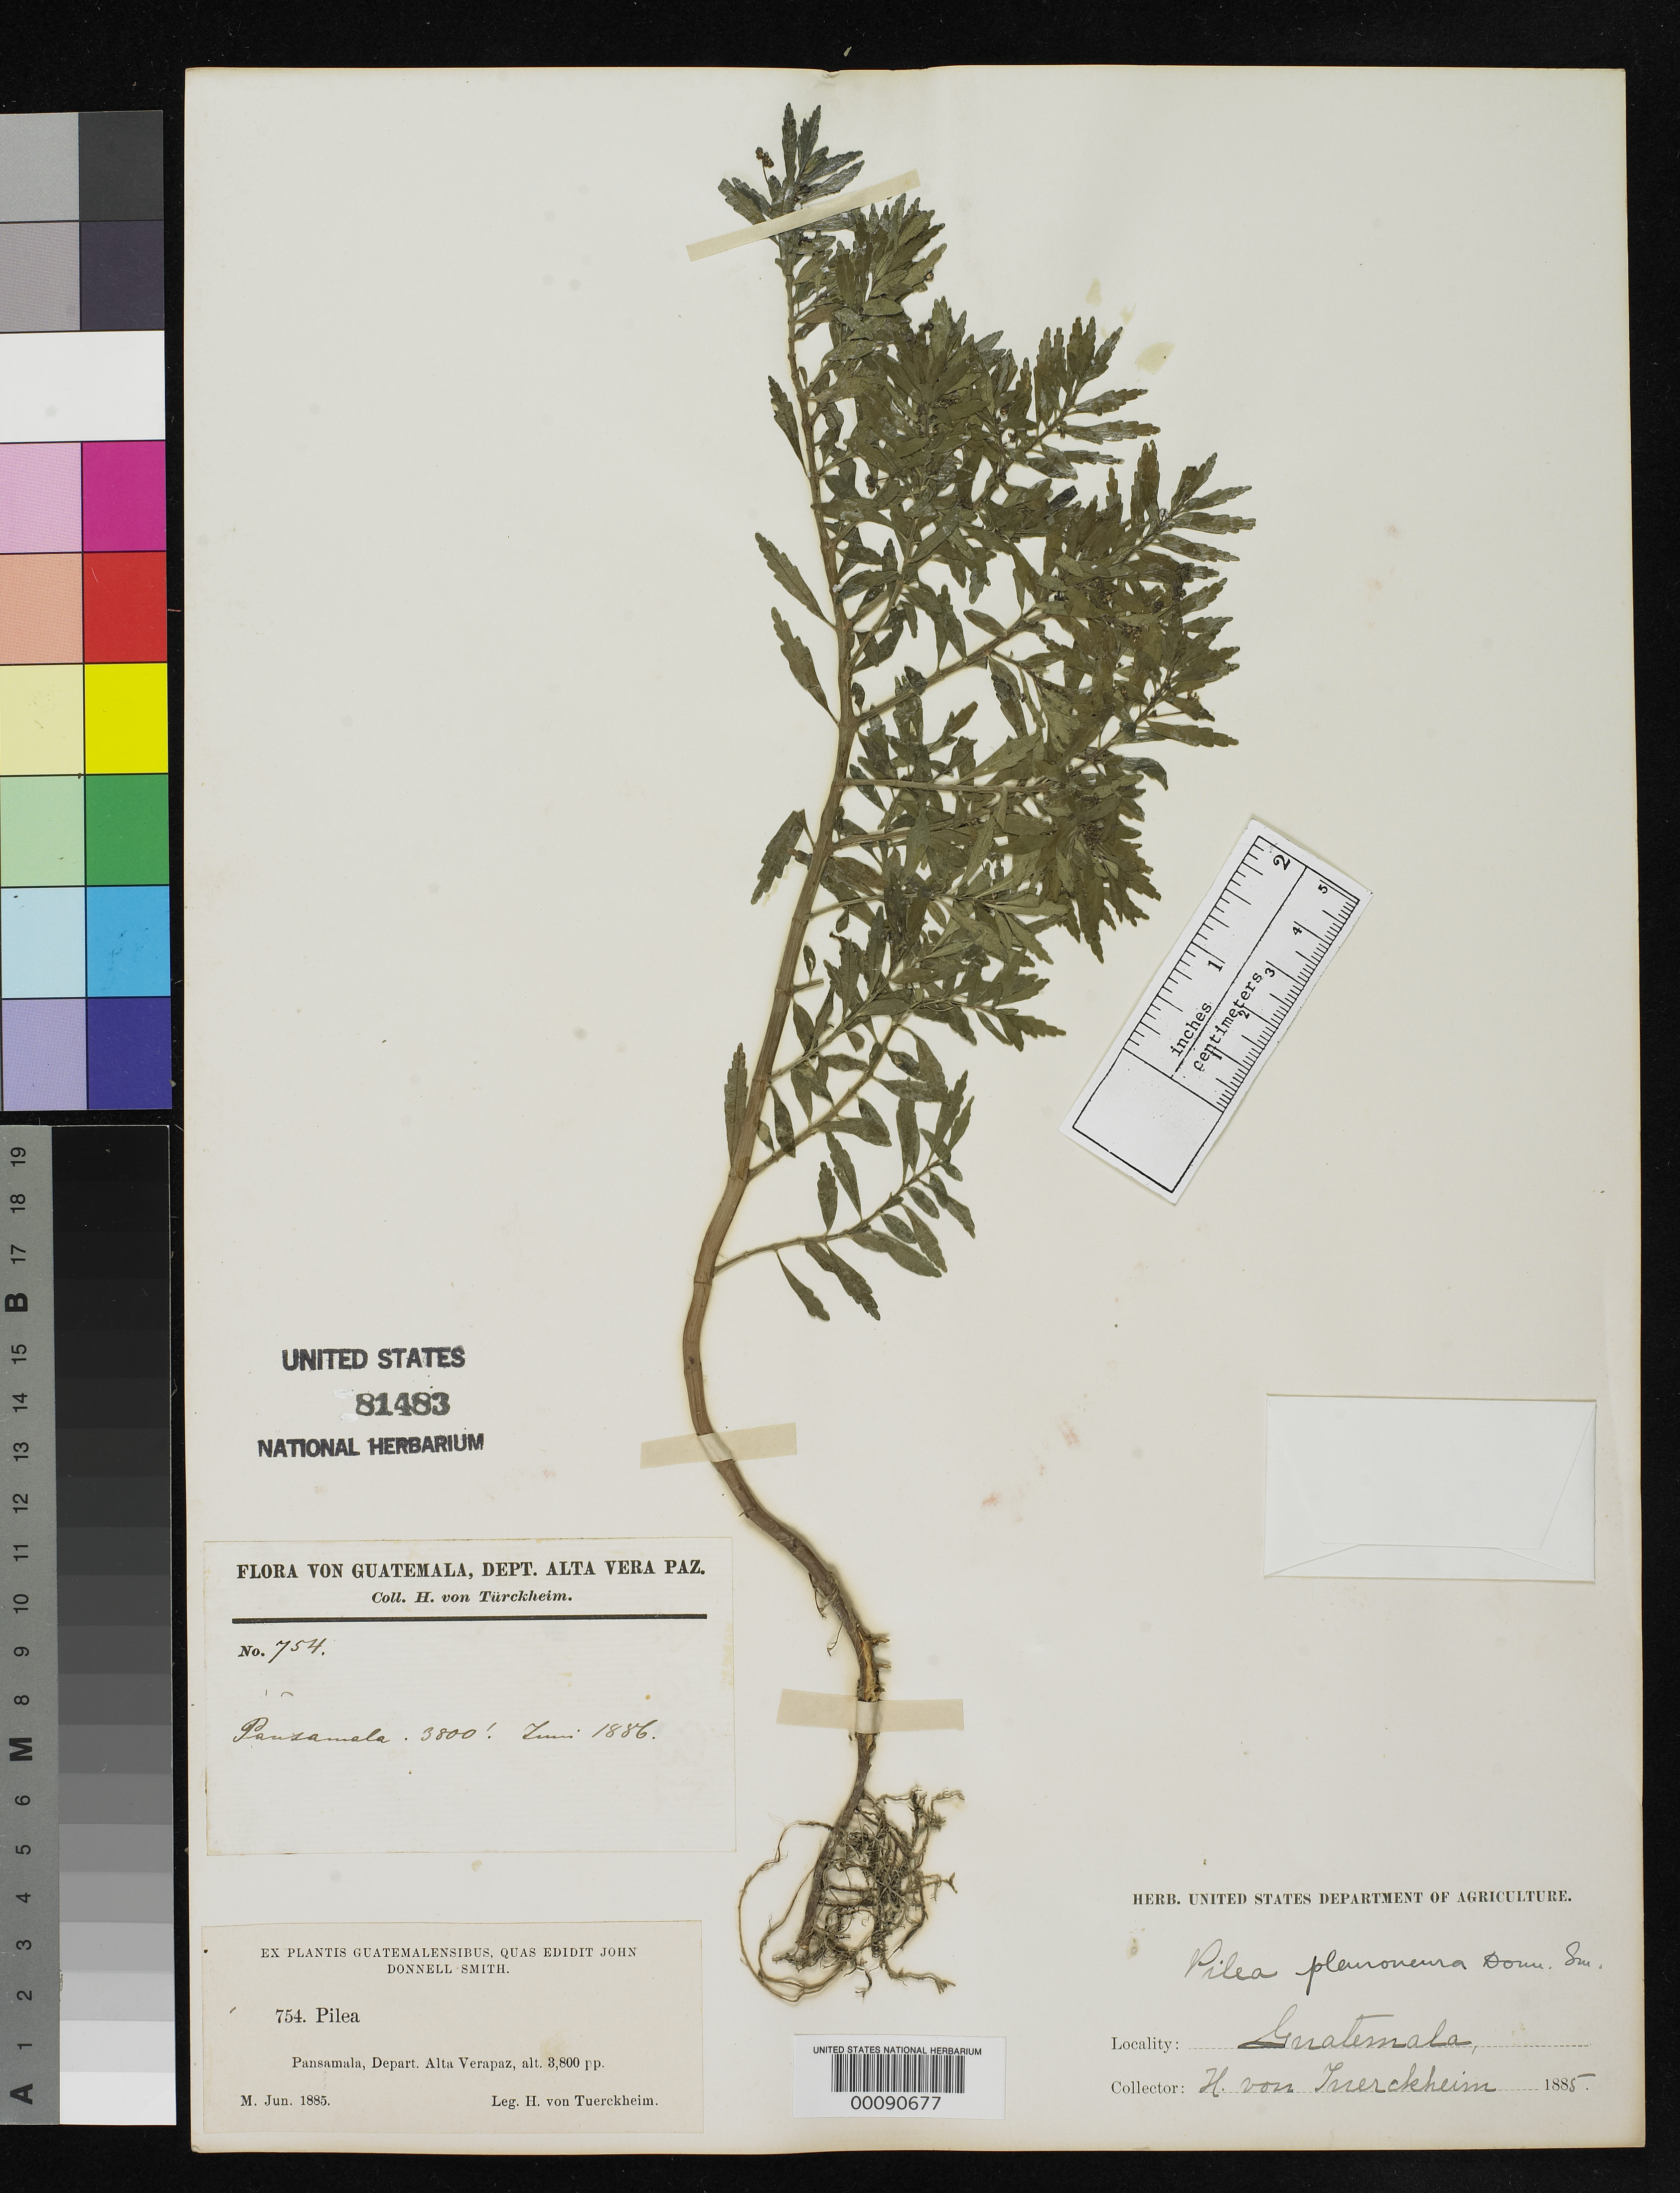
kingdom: Plantae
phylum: Tracheophyta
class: Magnoliopsida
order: Rosales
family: Urticaceae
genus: Pilea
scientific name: Pilea pleuroneura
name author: Donn. Sm.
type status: Type Collection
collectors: H. von Türckheim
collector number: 754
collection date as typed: Jun 1885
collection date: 1885-06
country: Guatemala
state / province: Alta Verapaz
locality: Pansamalá.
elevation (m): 1158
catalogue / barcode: US 81483